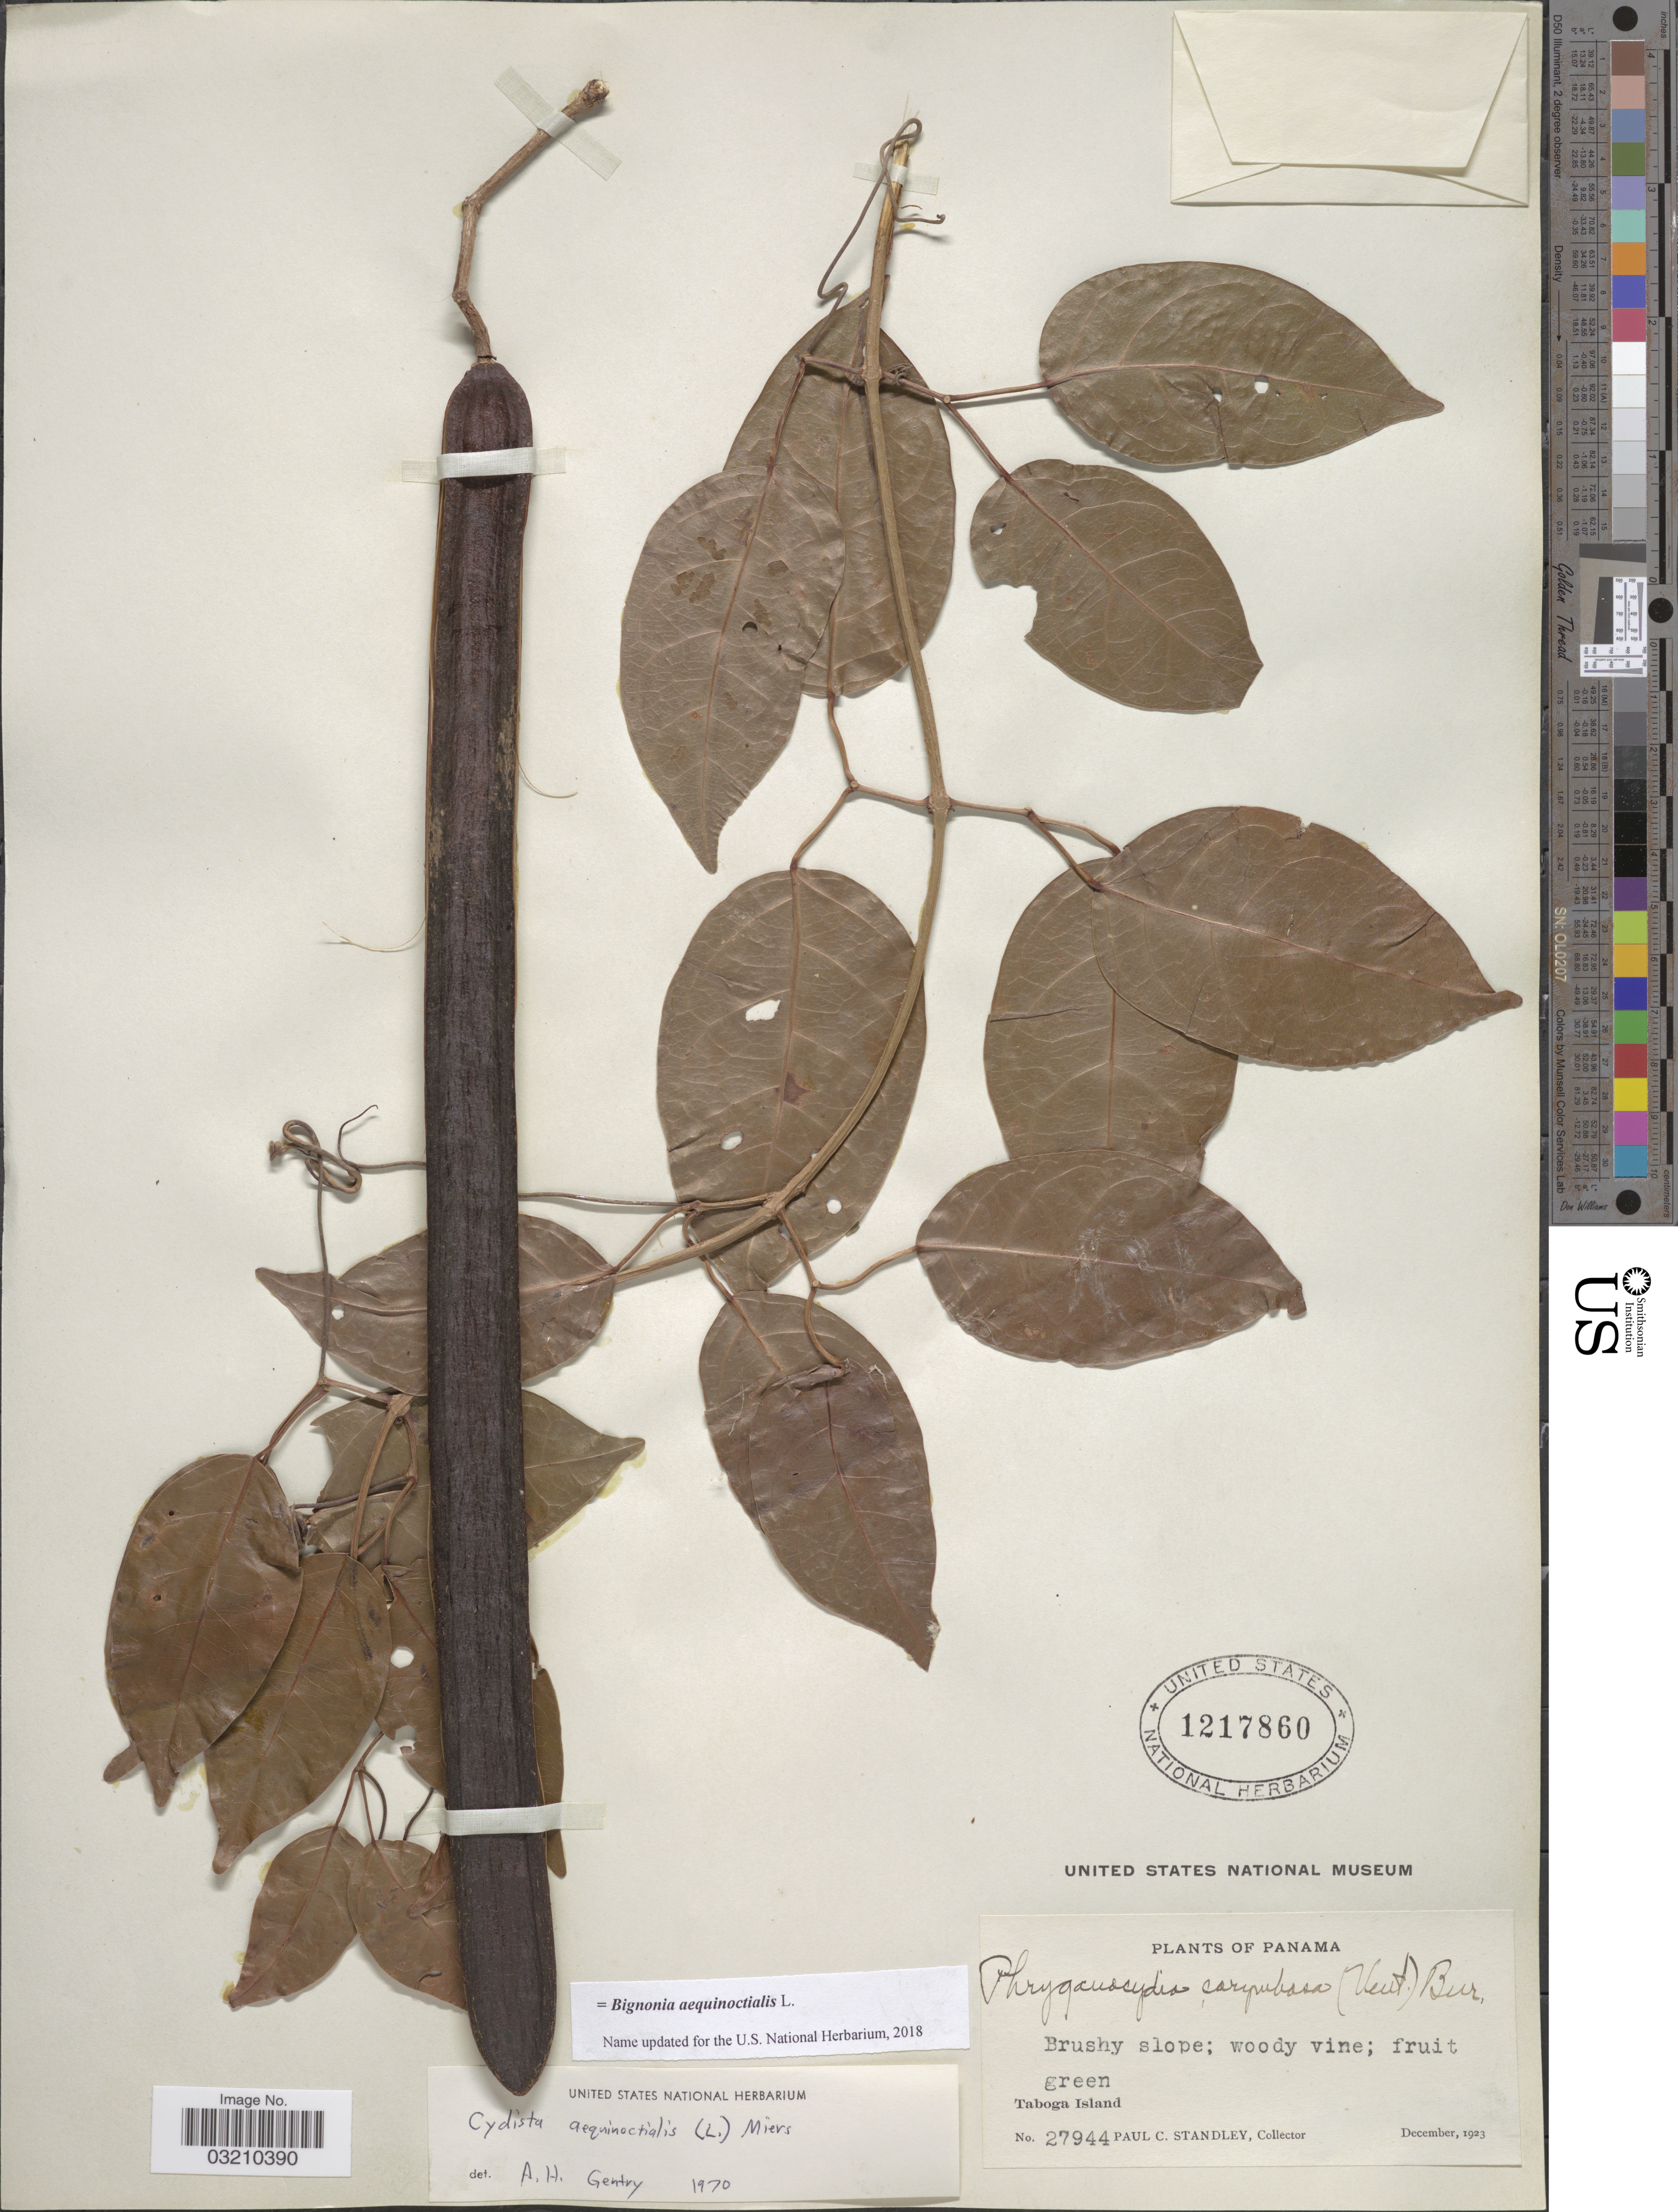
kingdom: Plantae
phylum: Tracheophyta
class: Magnoliopsida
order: Lamiales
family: Bignoniaceae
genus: Bignonia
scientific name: Bignonia aequinoctialis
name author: L.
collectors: P. C. Standley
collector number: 27944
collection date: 1923-12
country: Panama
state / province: Panamá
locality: Taboga Island.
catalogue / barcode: US 1217860